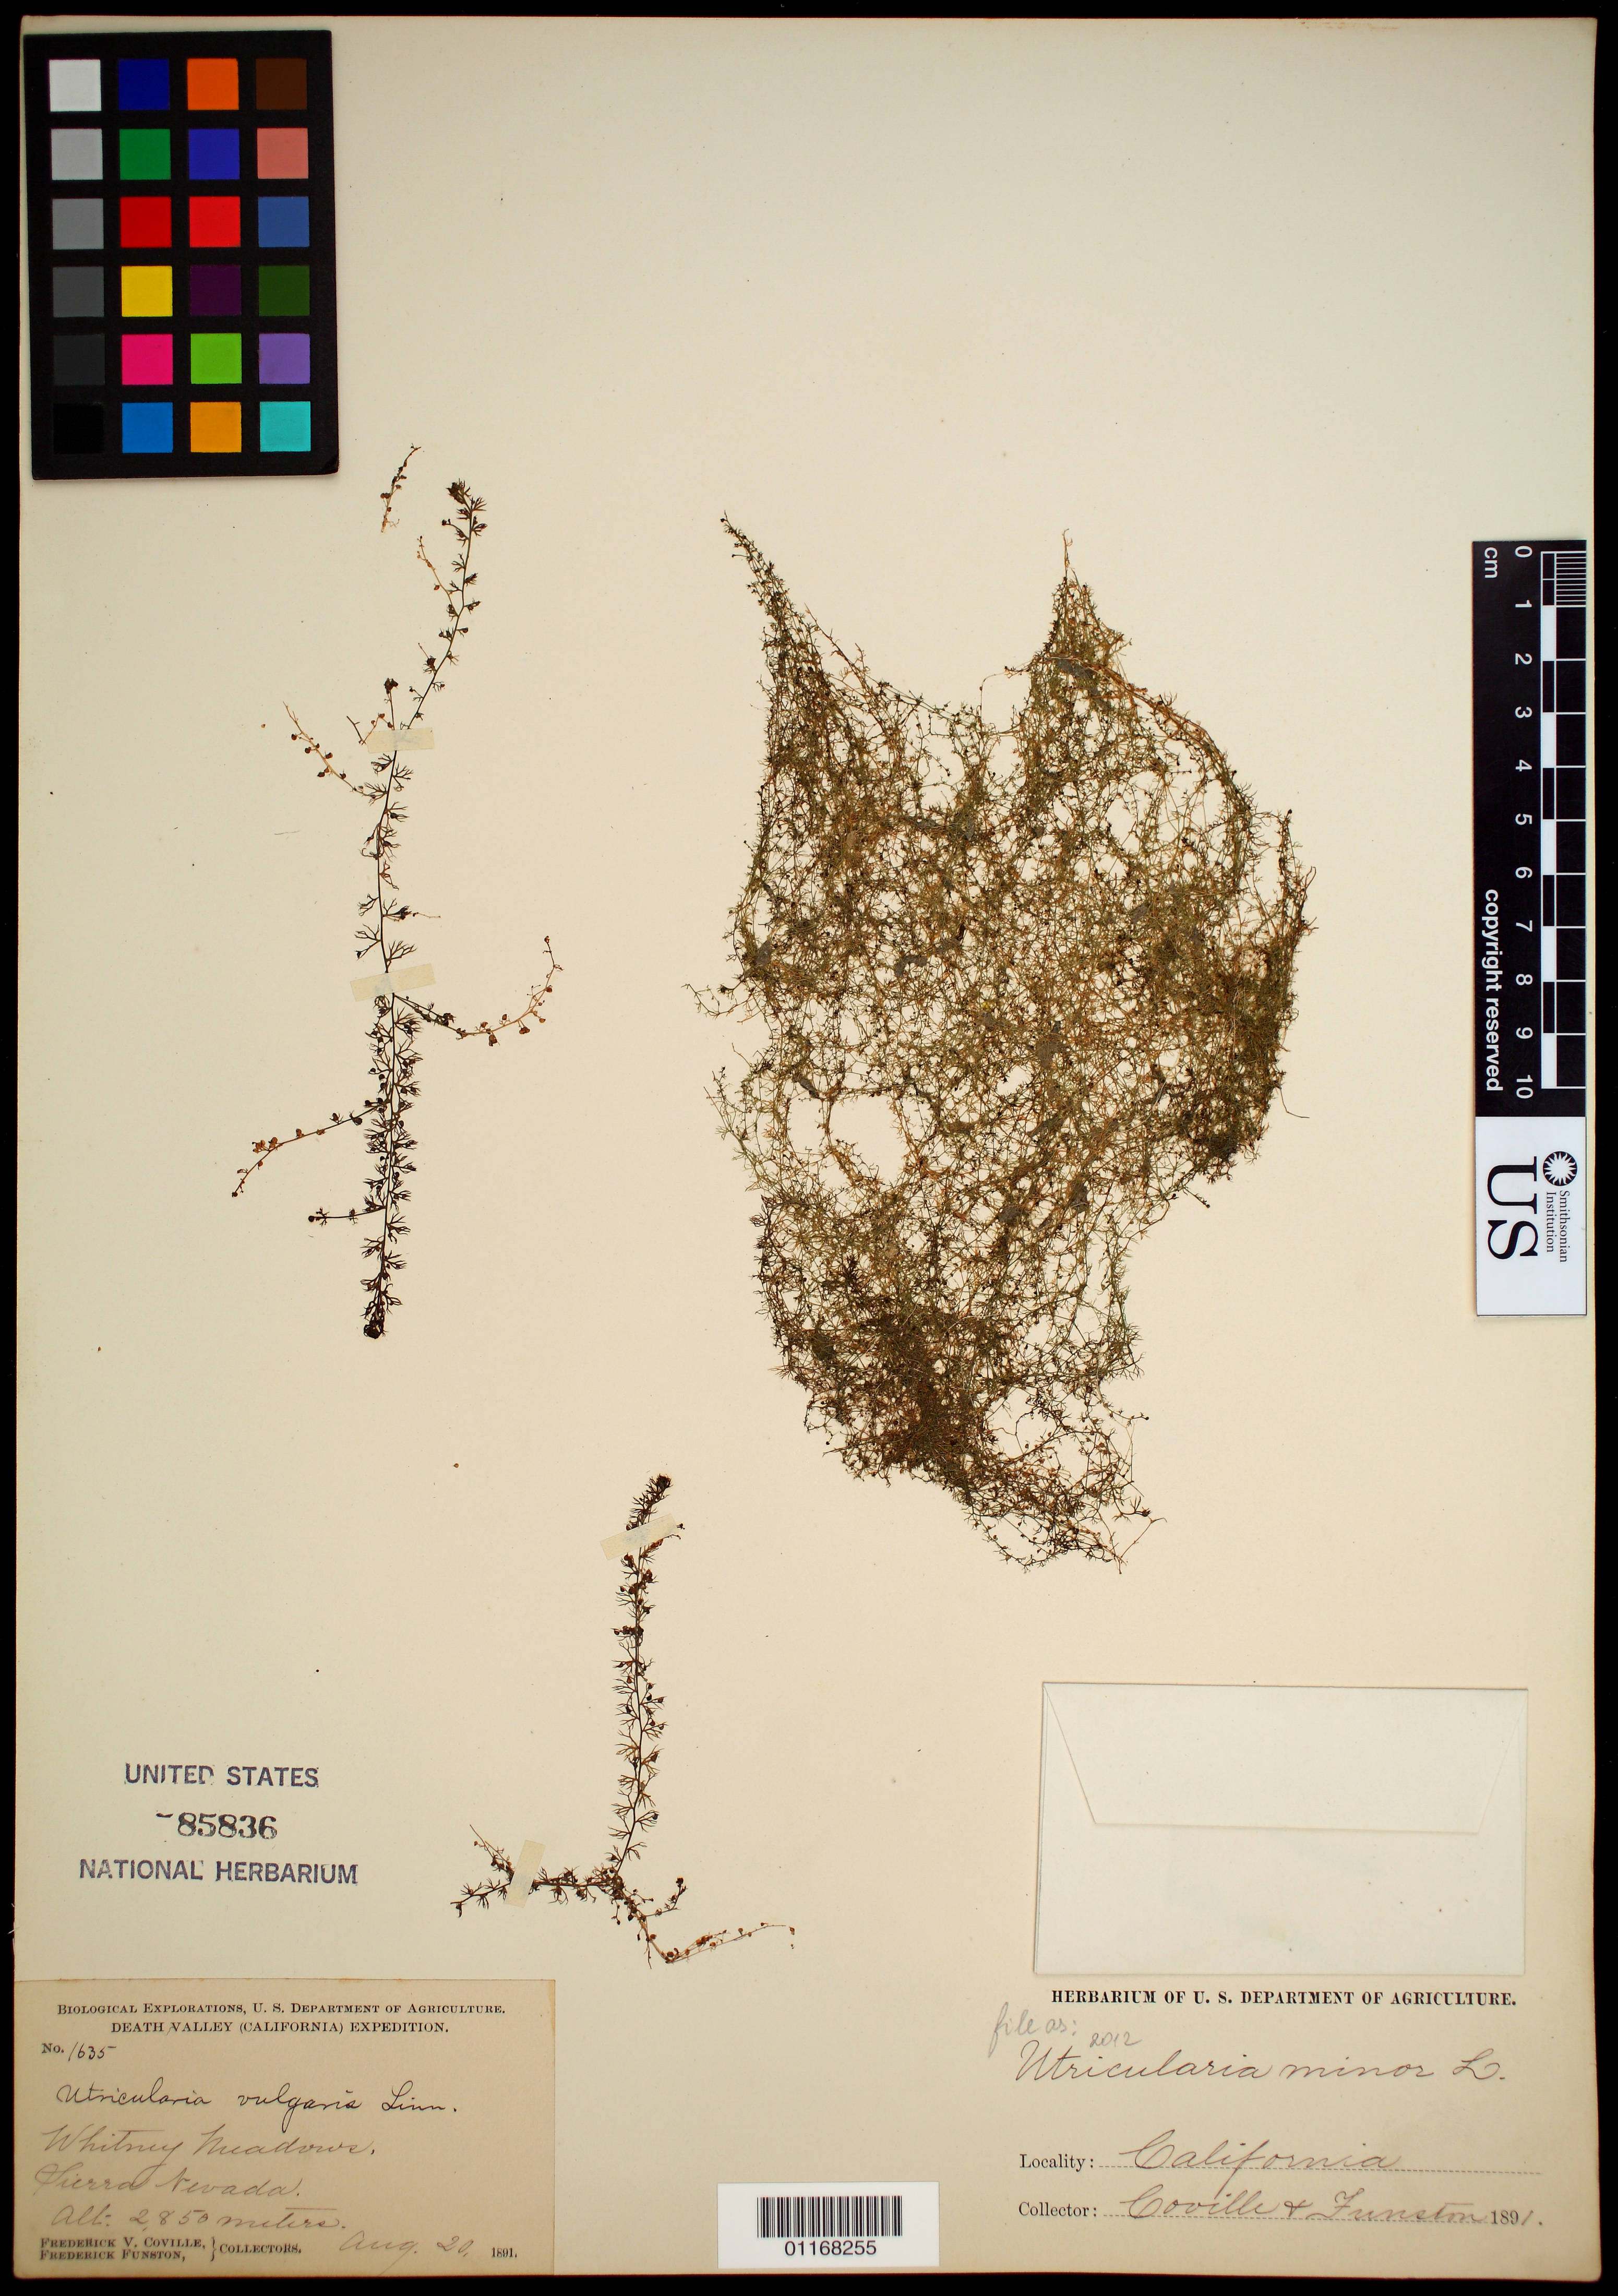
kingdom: Plantae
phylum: Tracheophyta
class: Magnoliopsida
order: Lamiales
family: Lentibulariaceae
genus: Utricularia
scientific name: Utricularia minor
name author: L.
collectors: F. V. Coville & F. Funston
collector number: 1635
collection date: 1891-08-20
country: United States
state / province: California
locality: Whitney Meadows, Sierra Nevada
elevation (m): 2850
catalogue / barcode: US 85386